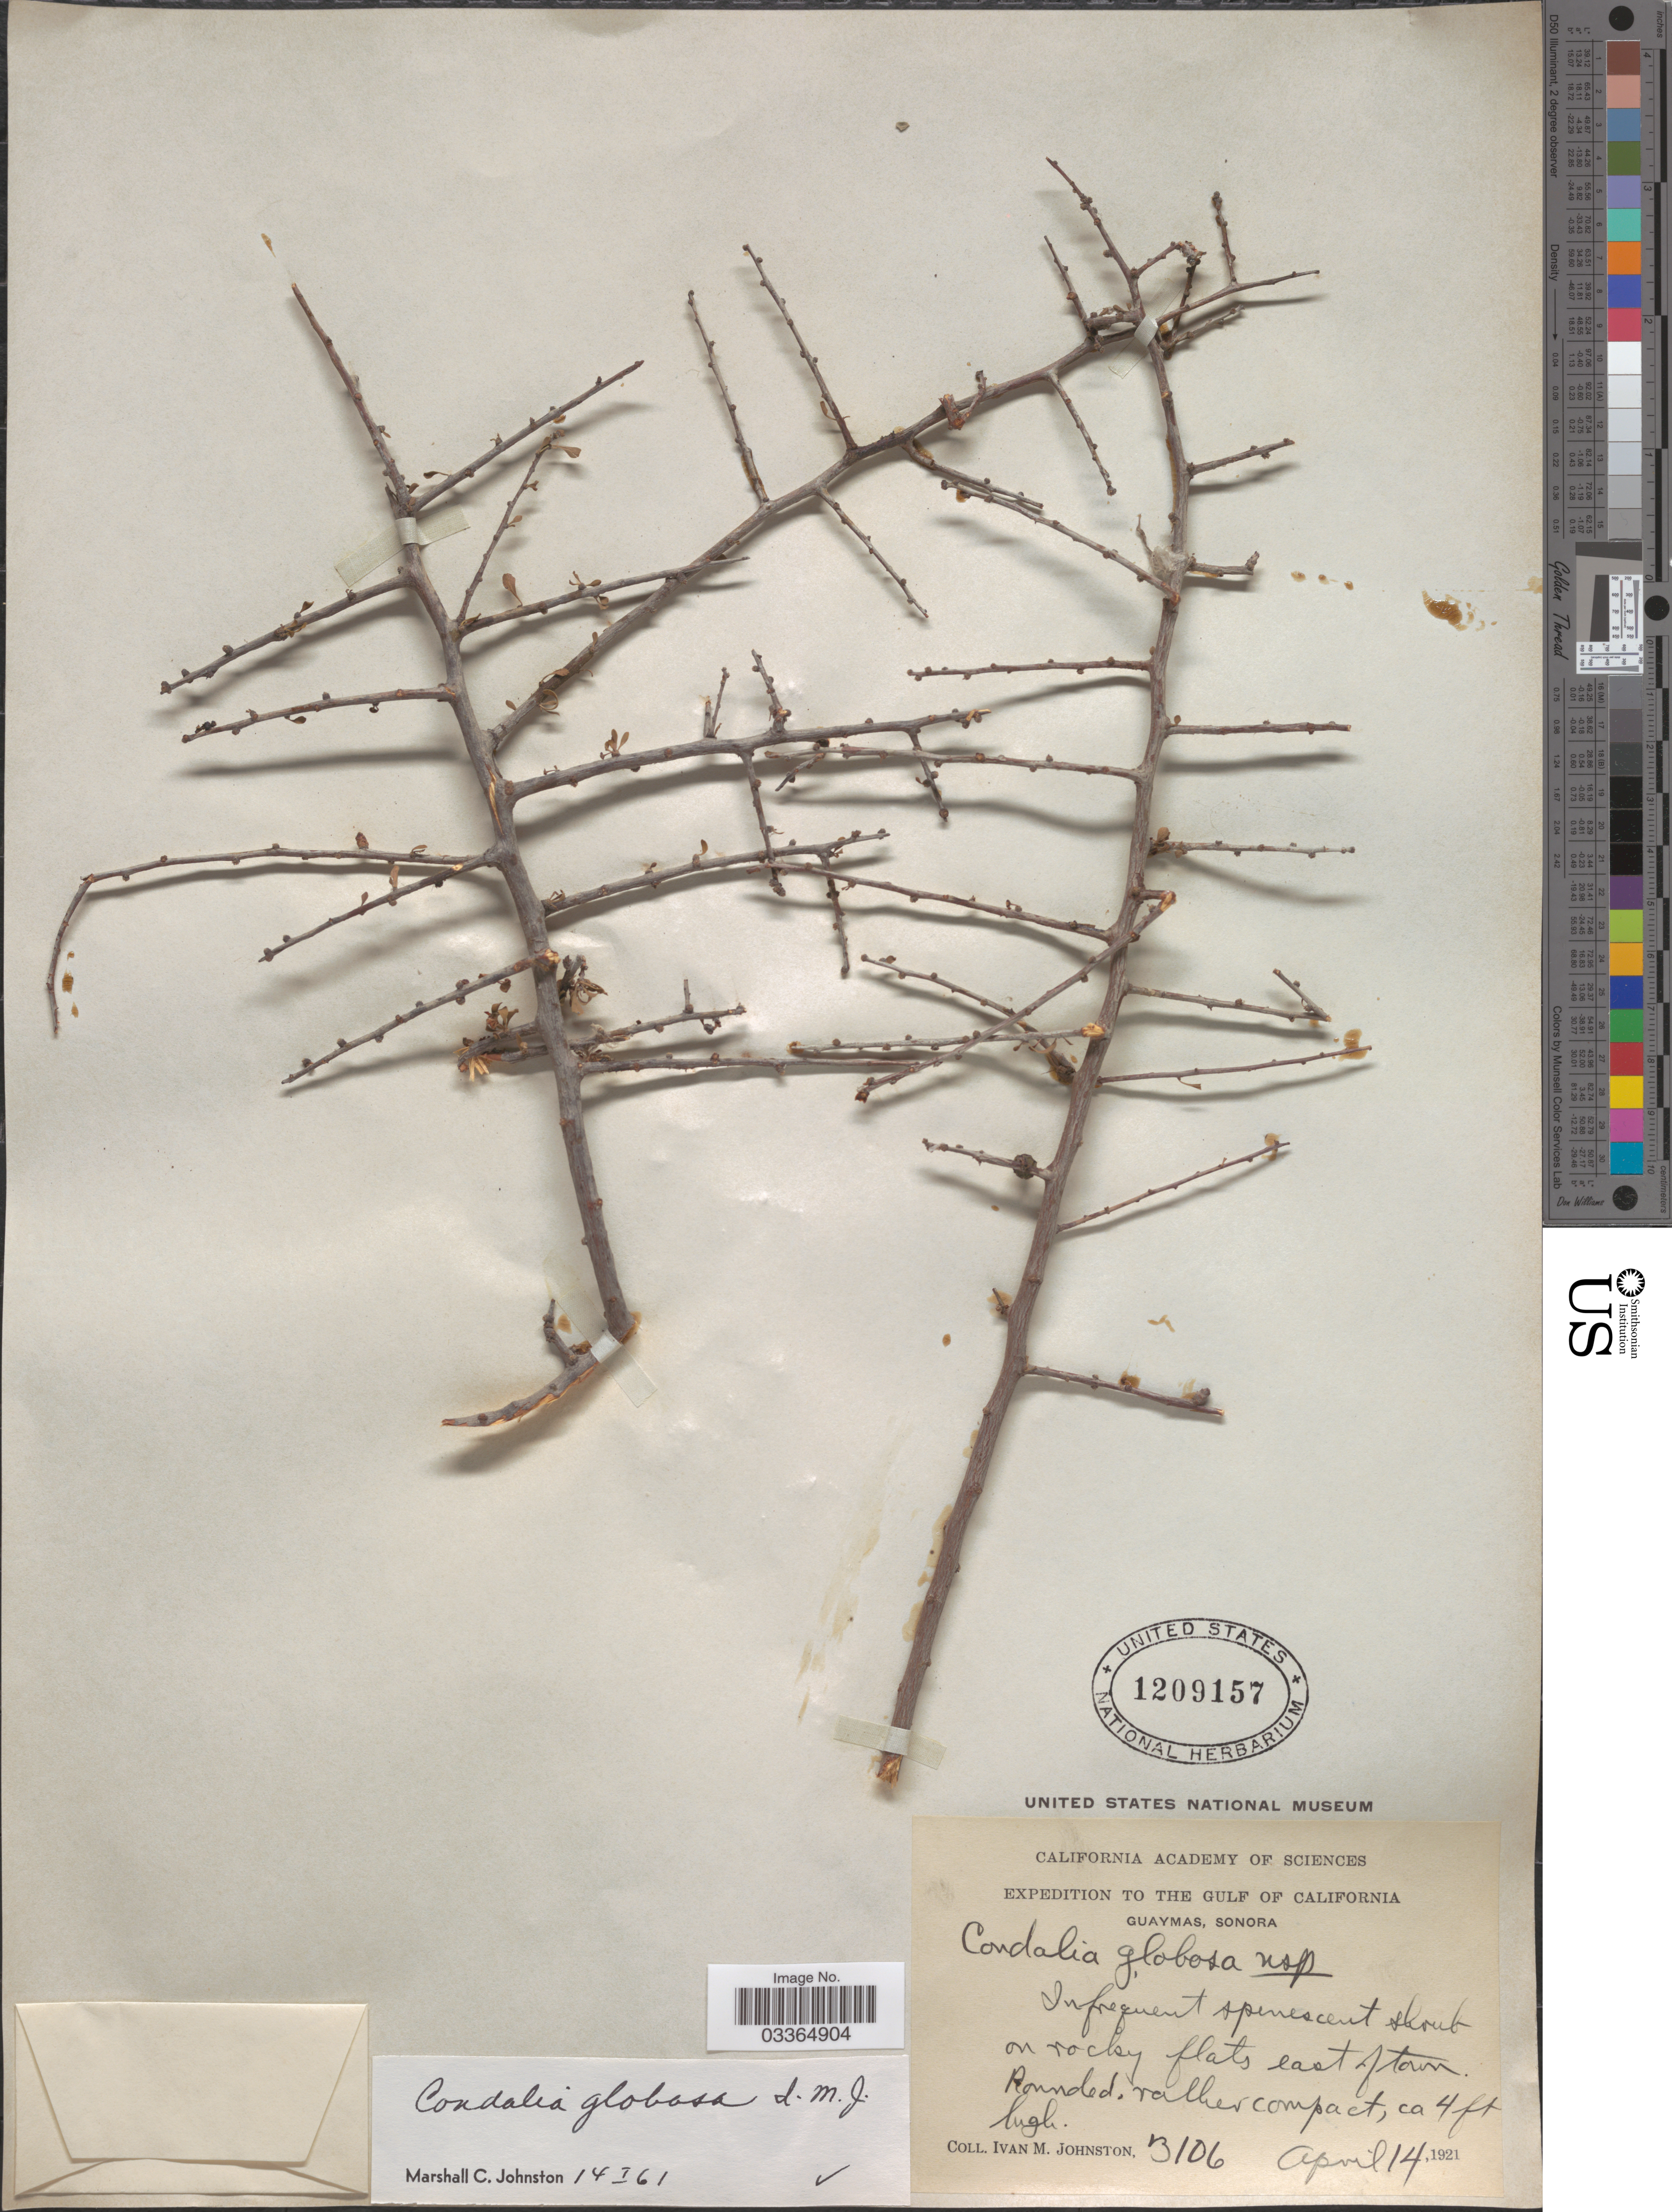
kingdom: Plantae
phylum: Tracheophyta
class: Magnoliopsida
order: Rosales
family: Rhamnaceae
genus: Condalia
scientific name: Condalia globosa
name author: I.M. Johnst.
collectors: I.M. Johnston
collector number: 3106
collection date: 1921-04-14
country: Mexico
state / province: Sonora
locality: The Gulf of California. Guaymas, Sonora. Rocky flats east of town.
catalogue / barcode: US 1209157